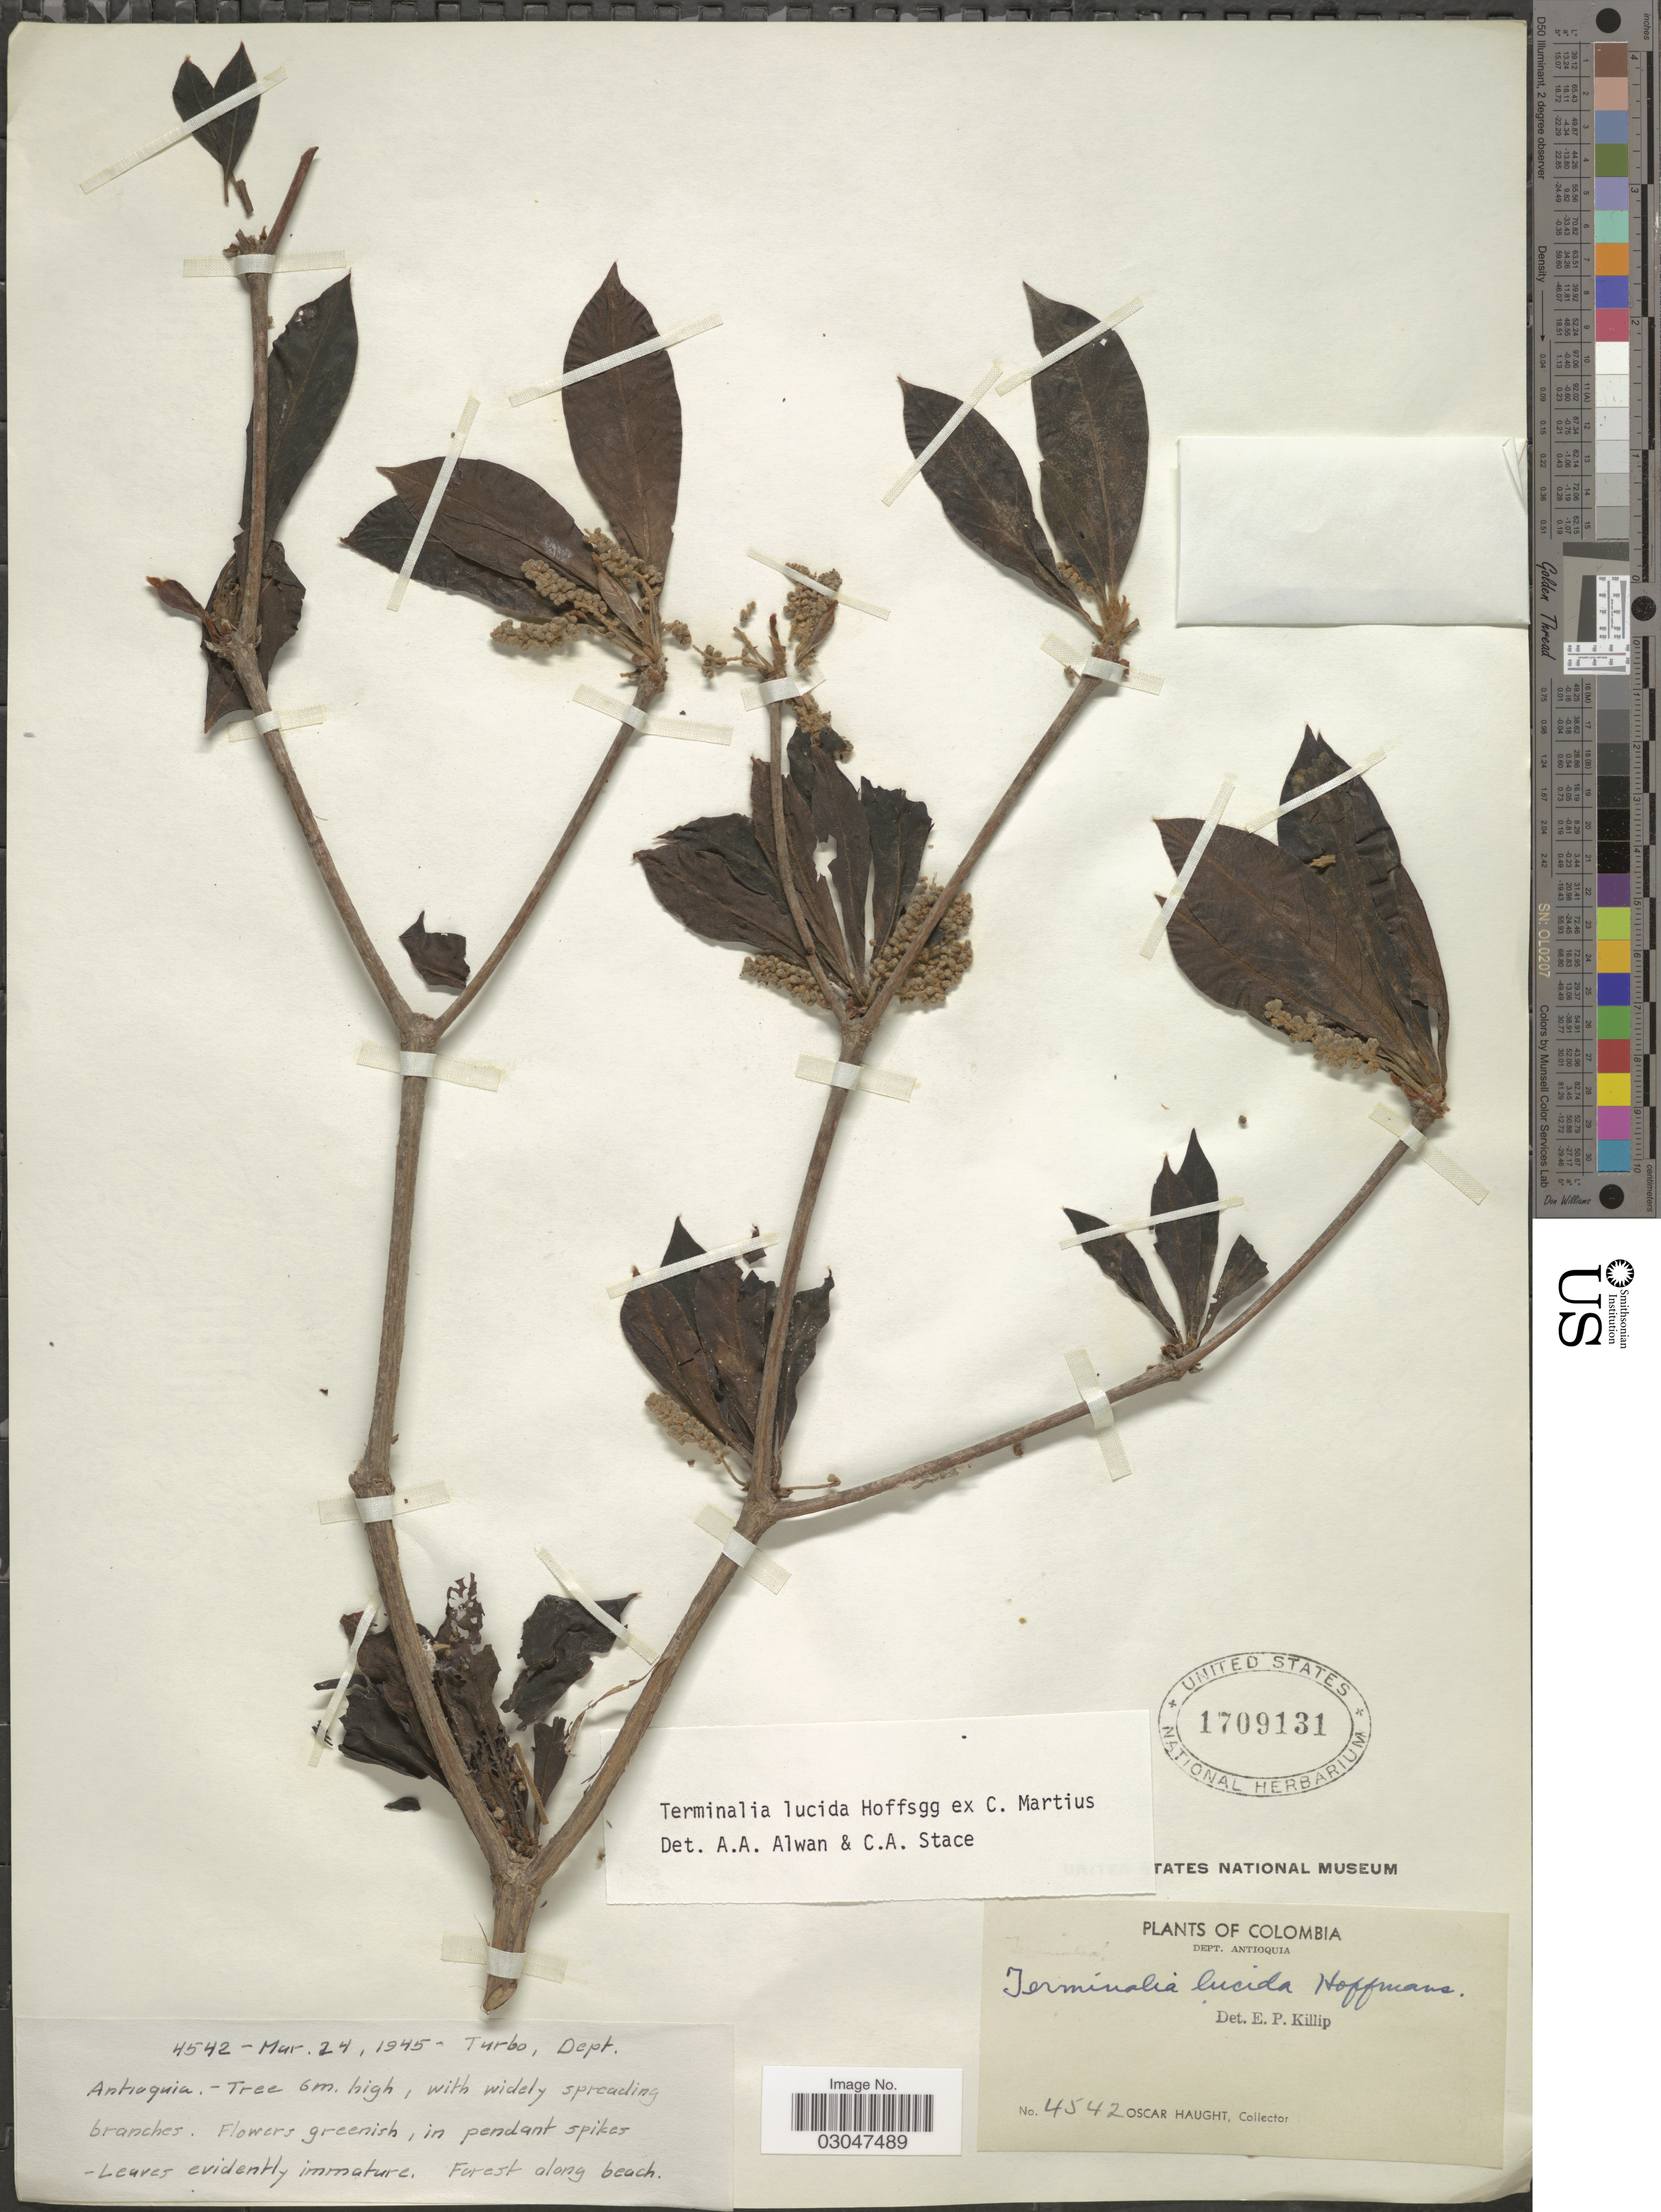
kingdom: Plantae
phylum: Tracheophyta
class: Magnoliopsida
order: Myrtales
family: Combretaceae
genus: Terminalia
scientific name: Terminalia lucida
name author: Hoffmanns. ex Mart.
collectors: O. L. Haught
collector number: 4542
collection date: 1945-03-24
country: Colombia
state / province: Antioquia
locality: Turbo, Dept. Antioquia.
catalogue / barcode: US 1709131